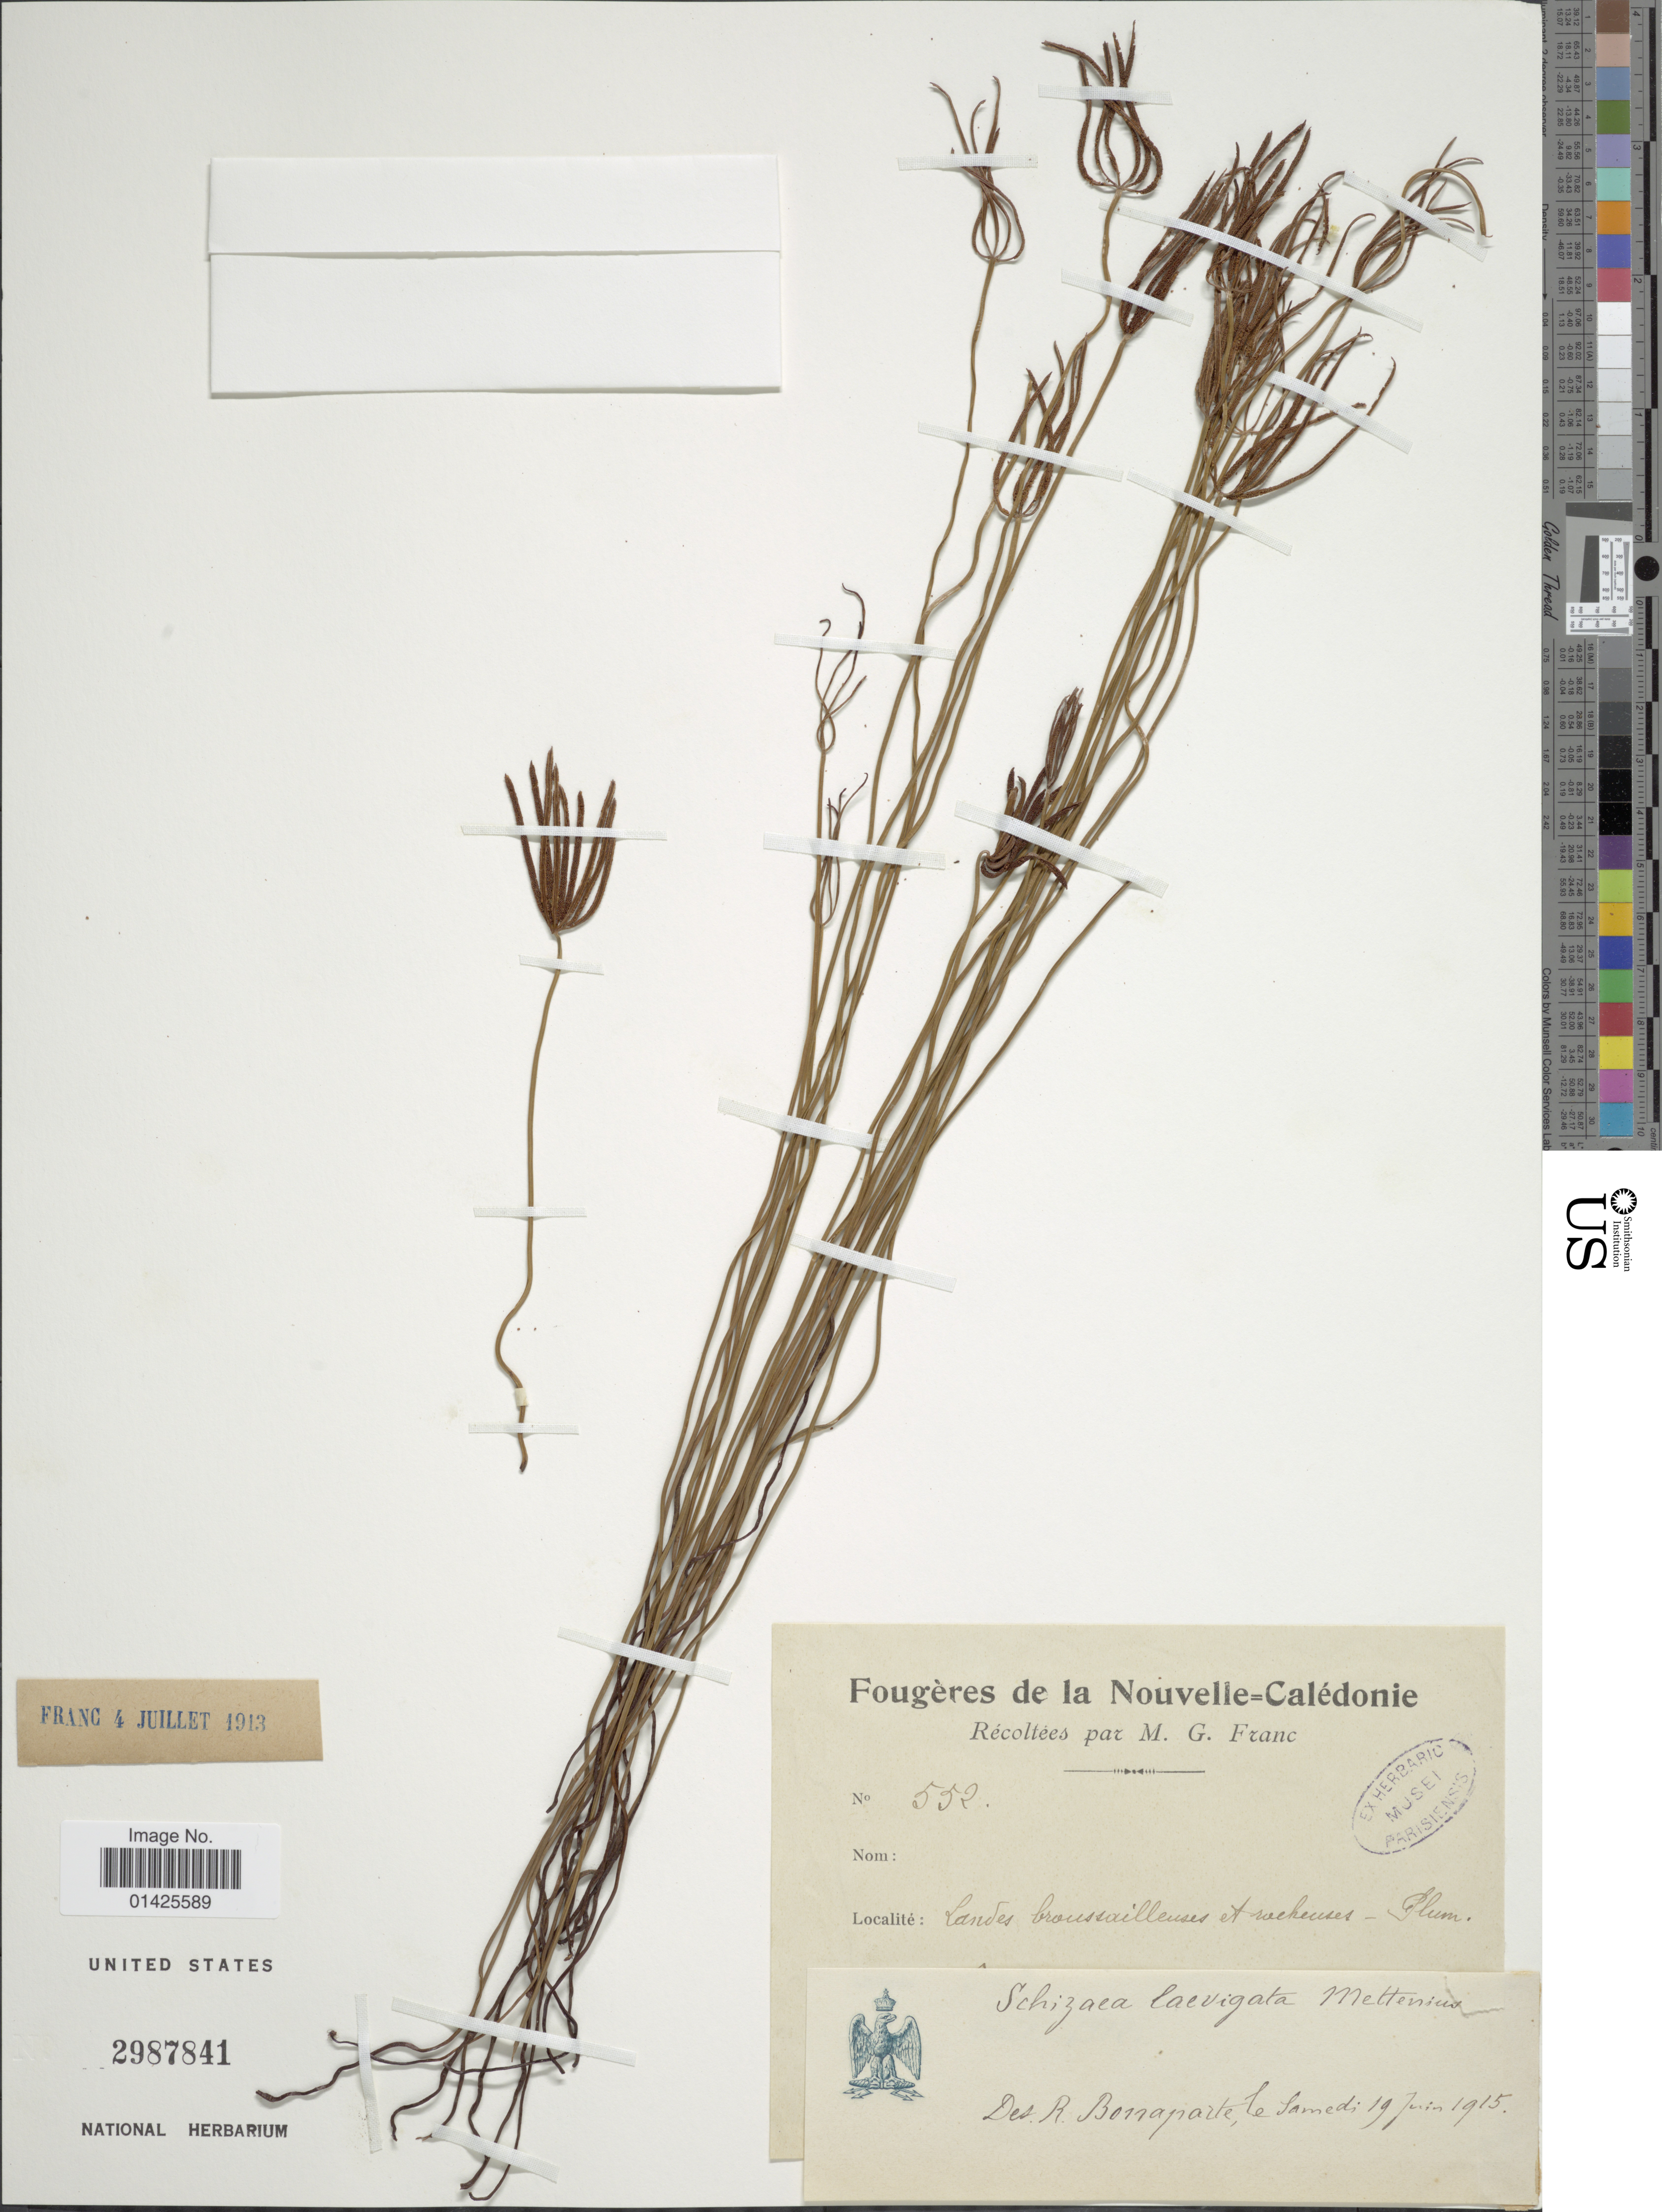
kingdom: Plantae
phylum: Tracheophyta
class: Polypodiopsida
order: Schizaeales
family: Schizaeaceae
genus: Actinostachys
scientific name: Actinostachys laevigata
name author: (Mett.) C.F. Reed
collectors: M. Franc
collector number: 552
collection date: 1915-06-19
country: New Caledonia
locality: Landes broussailleuses et rocheuses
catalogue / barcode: US 2987841